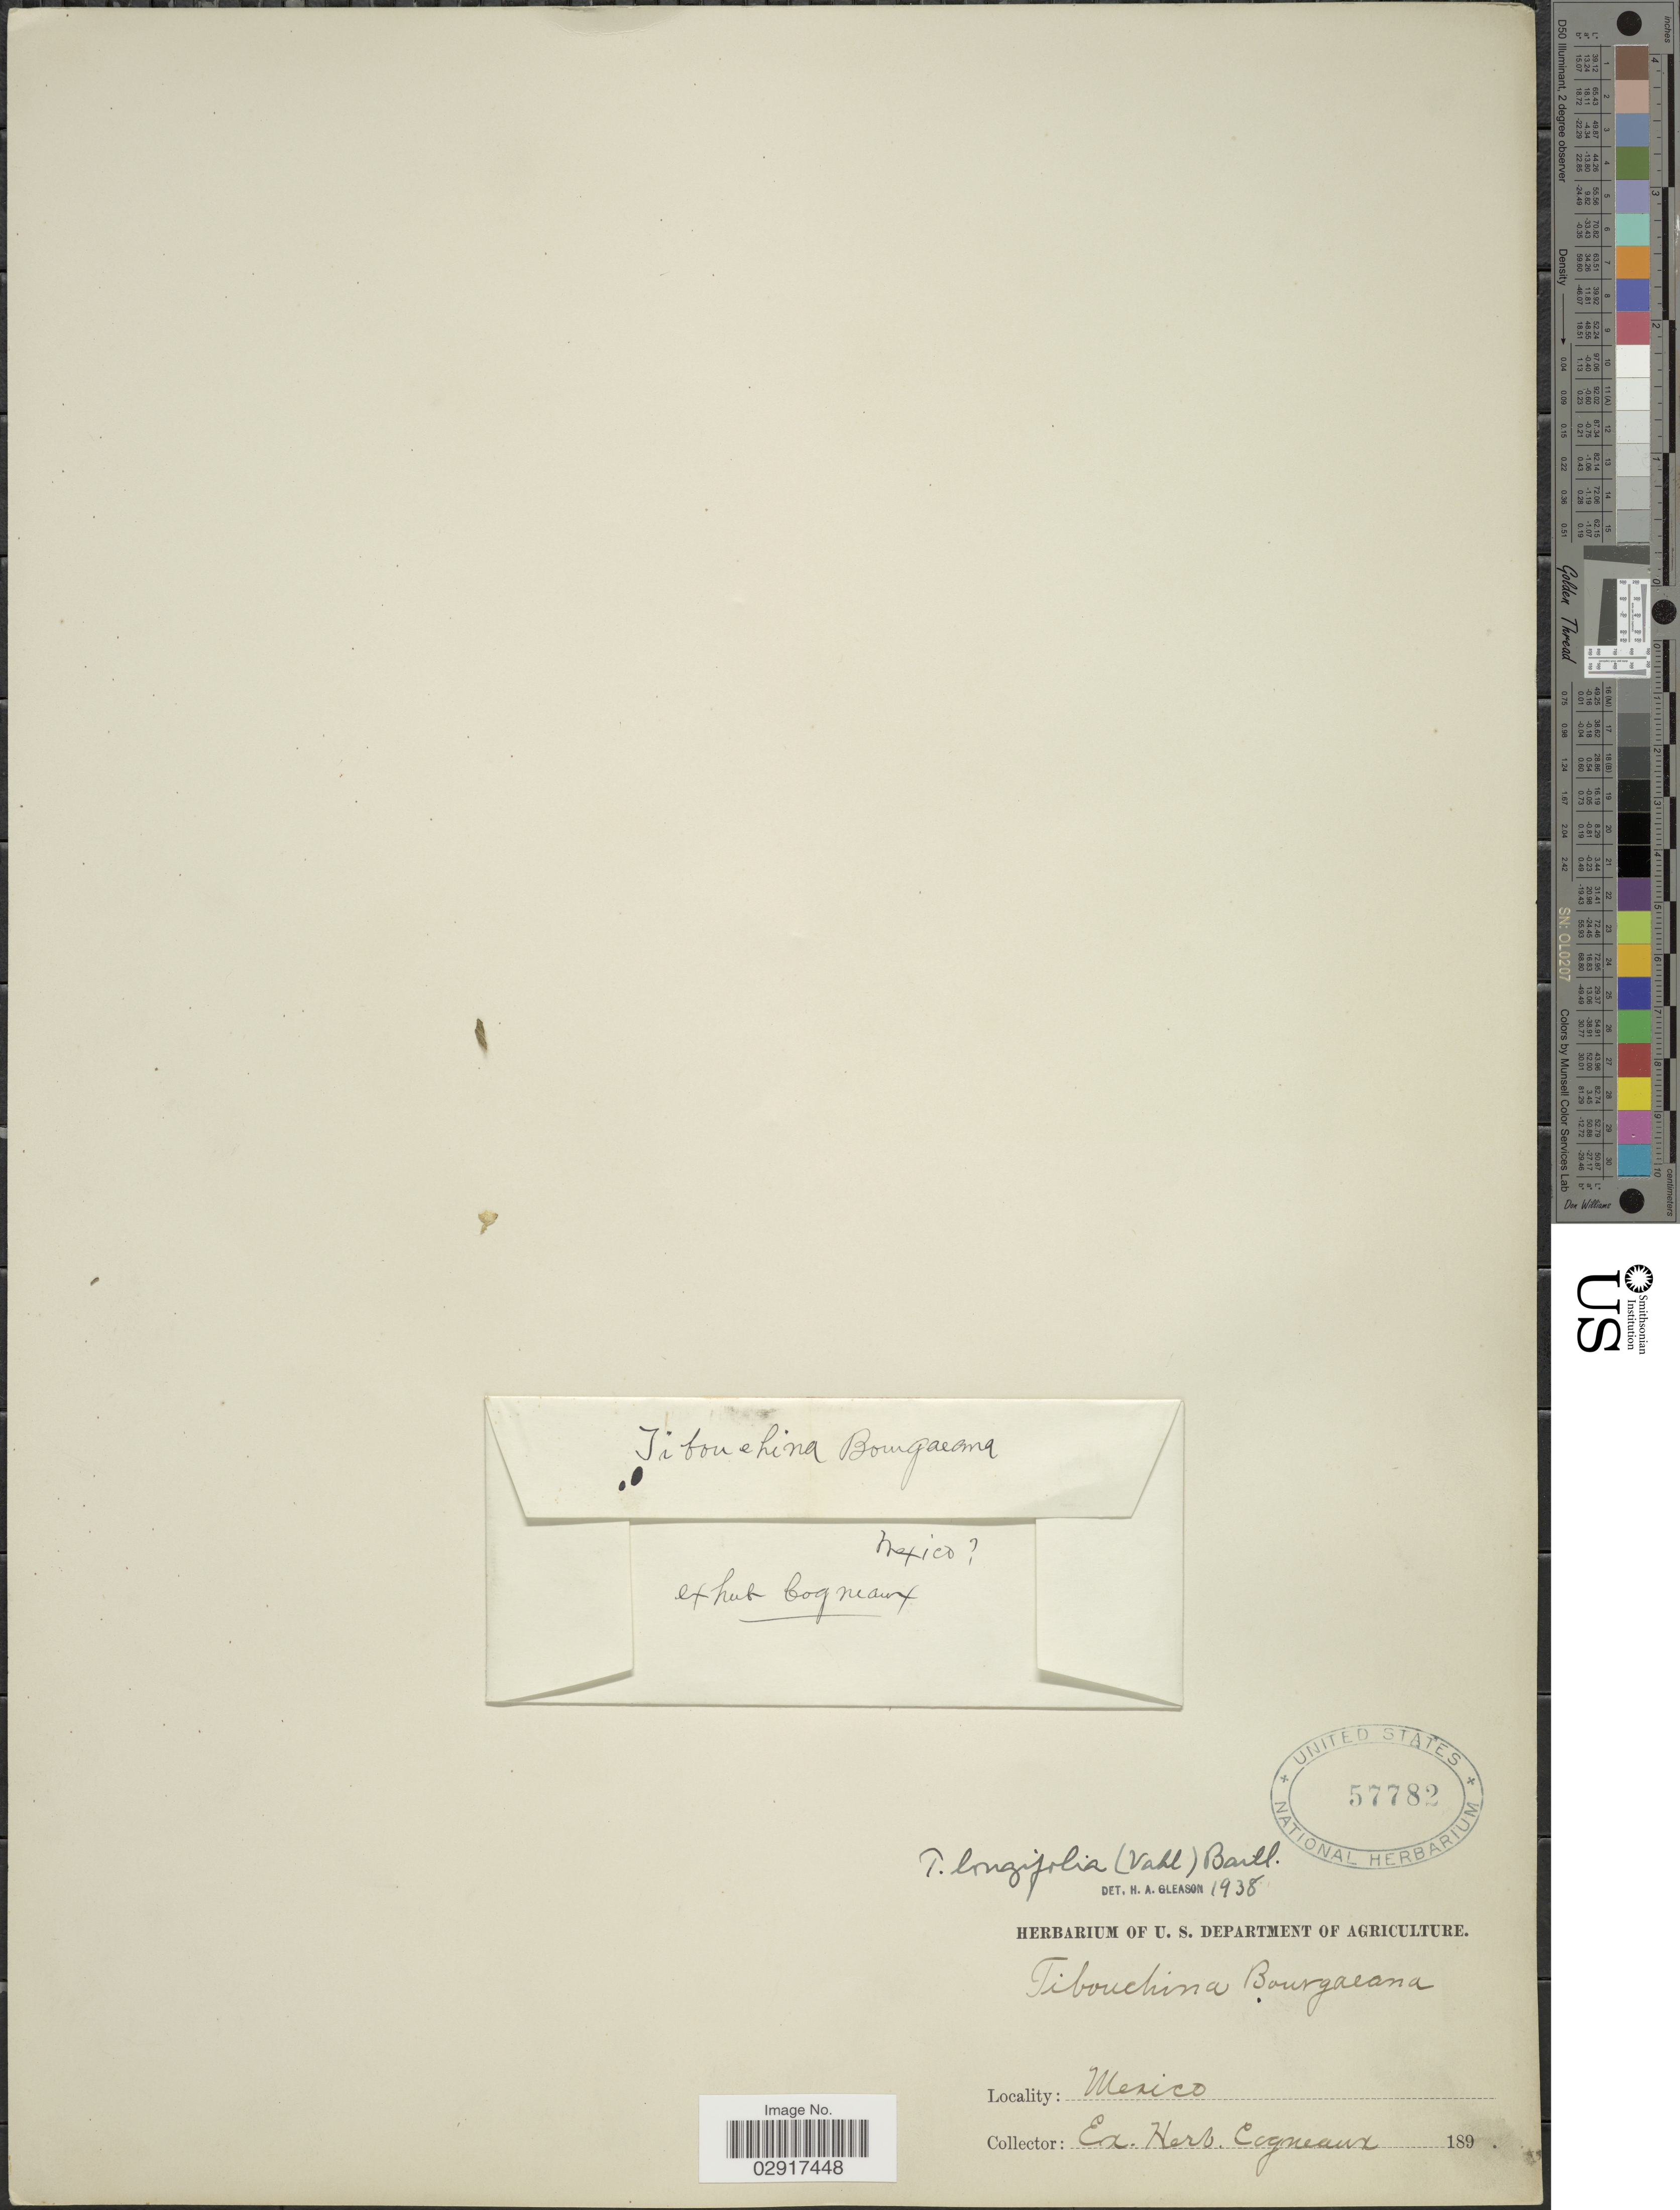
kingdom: Plantae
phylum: Tracheophyta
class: Magnoliopsida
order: Myrtales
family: Melastomataceae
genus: Chaetogastra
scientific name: Chaetogastra longifolia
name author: (Vahl) DC.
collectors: Ex herb. Cogneaux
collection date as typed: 189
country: Mexico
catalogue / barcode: US 57782